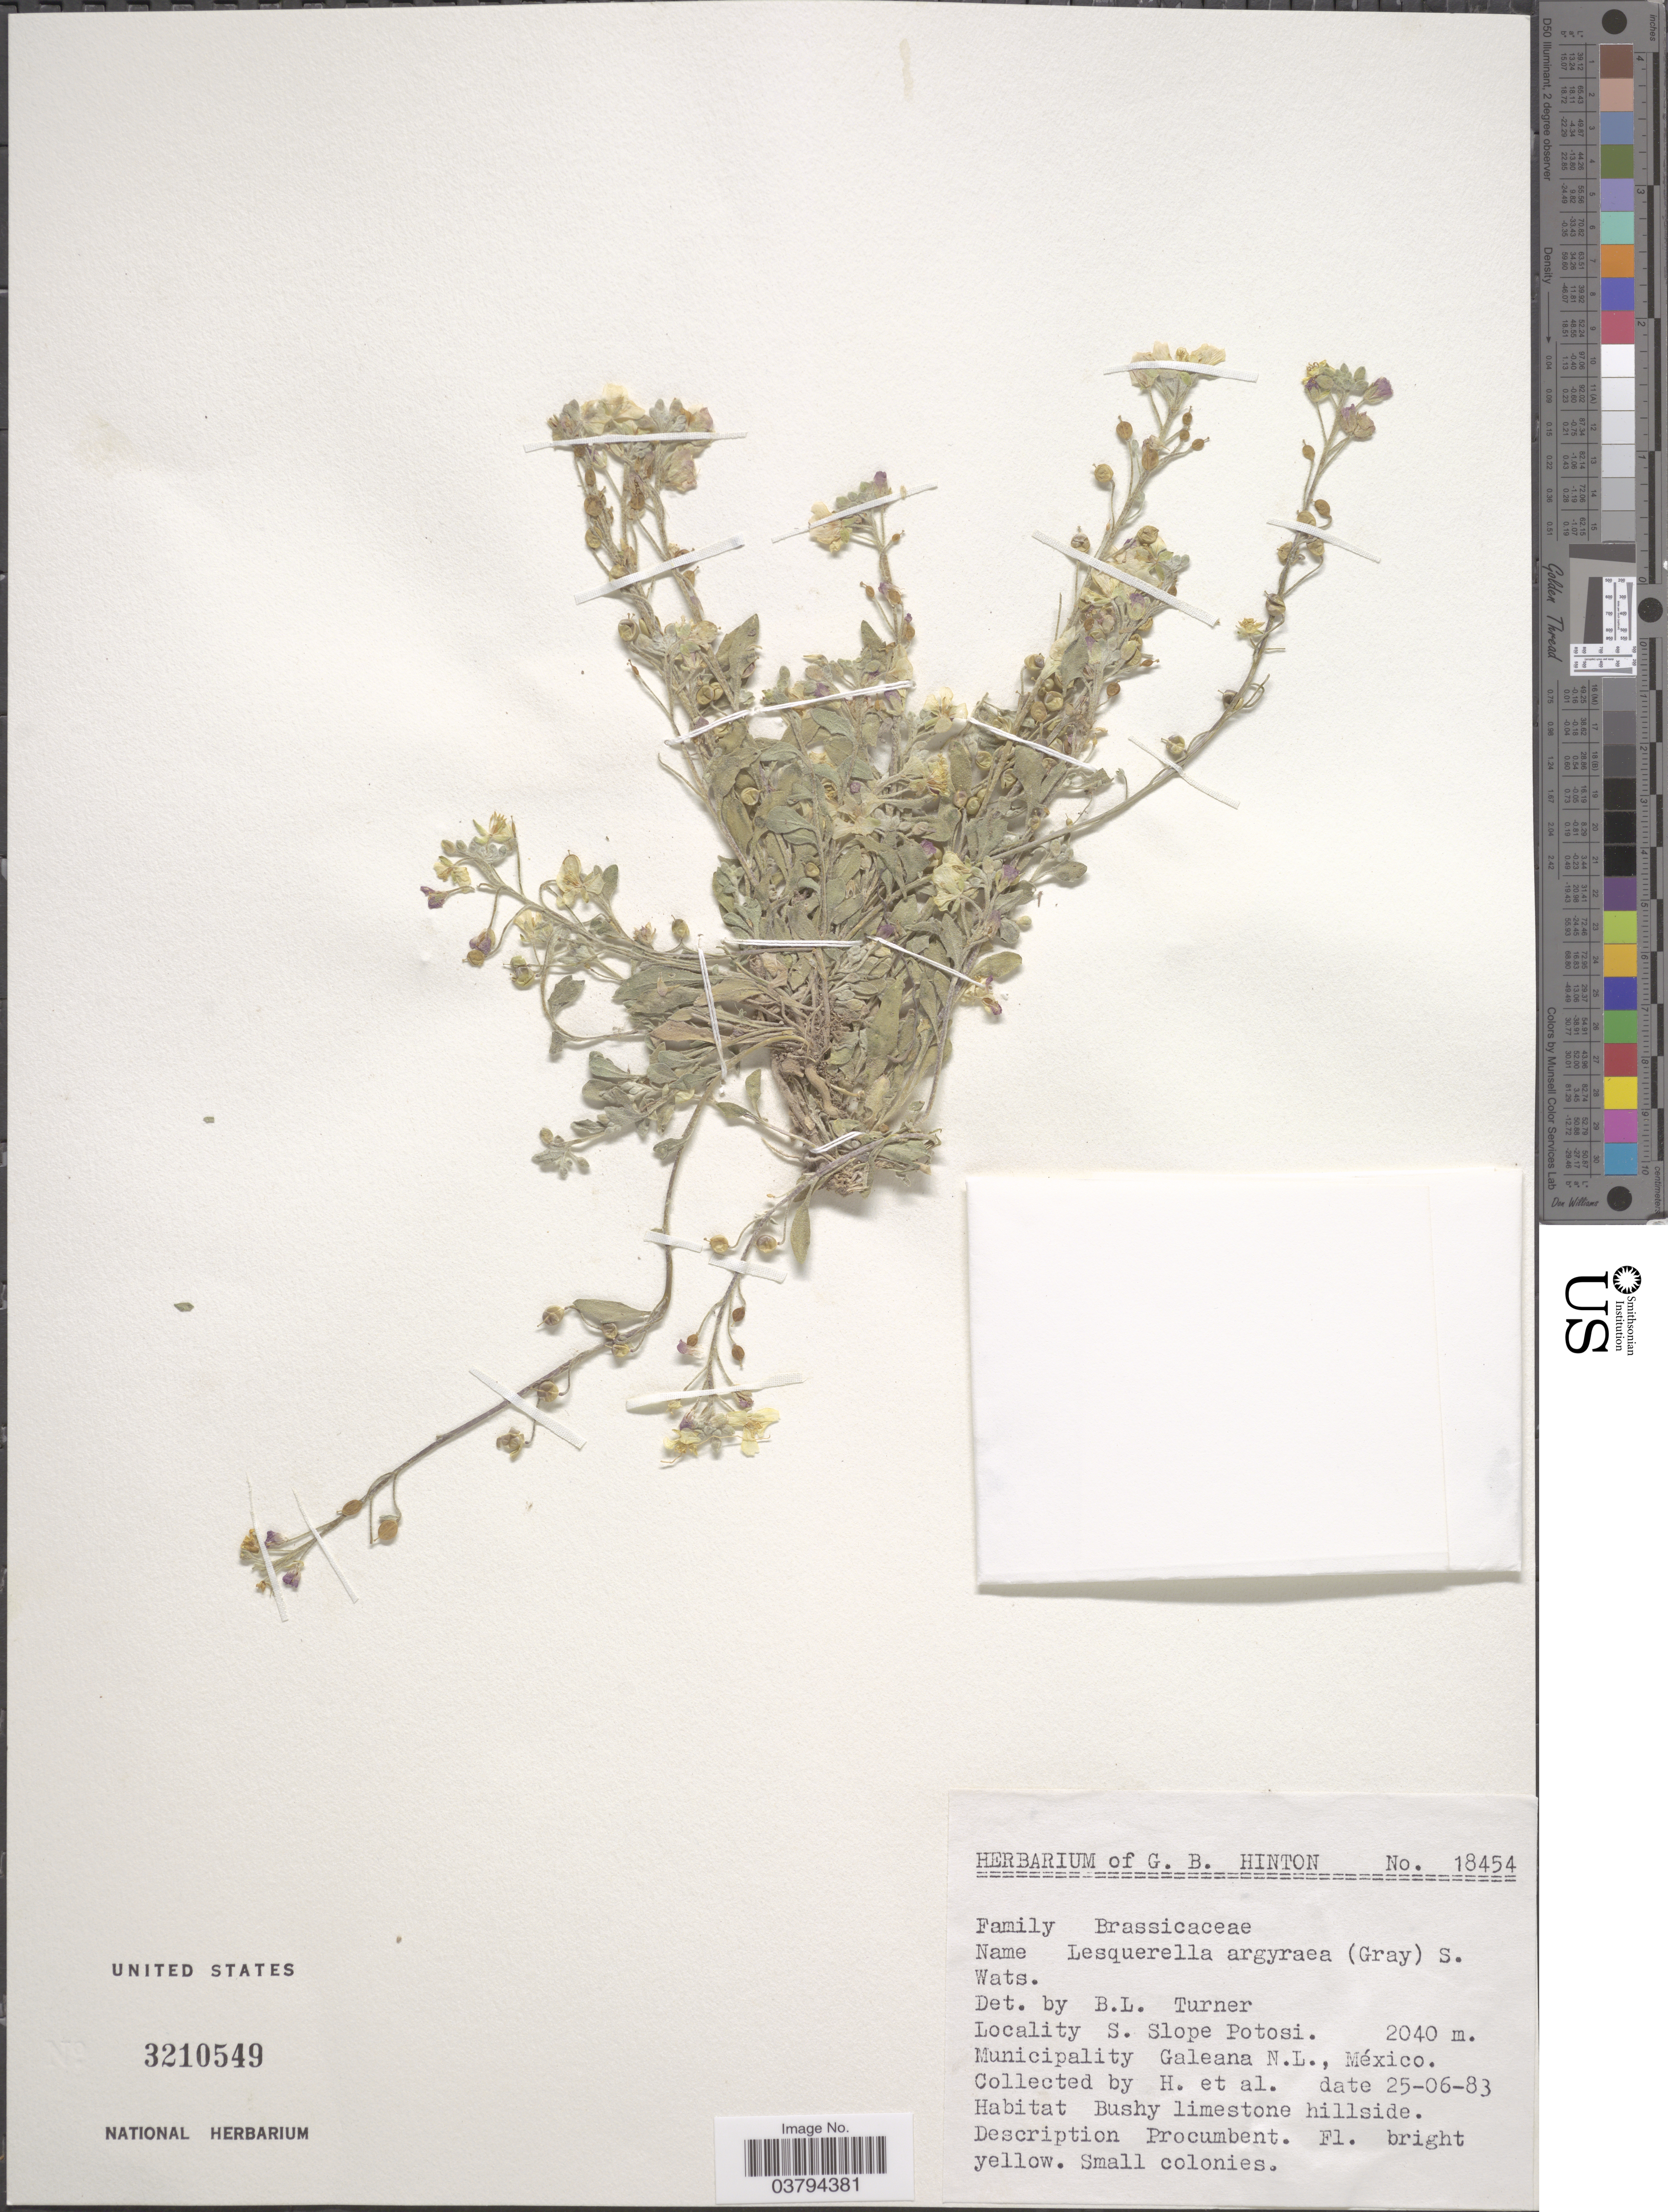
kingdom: Plantae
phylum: Tracheophyta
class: Magnoliopsida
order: Brassicales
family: Brassicaceae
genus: Lesquerella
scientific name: Lesquerella argyraea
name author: (A. Gray) S. Watson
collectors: G. B. Hinton & et al.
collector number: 18454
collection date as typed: Transcribed d/m/y: 25/6/83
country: Mexico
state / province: Nuevo León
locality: S. Slope Potosi. Municipality Galeana N.L.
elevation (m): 2040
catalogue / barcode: US 3210549